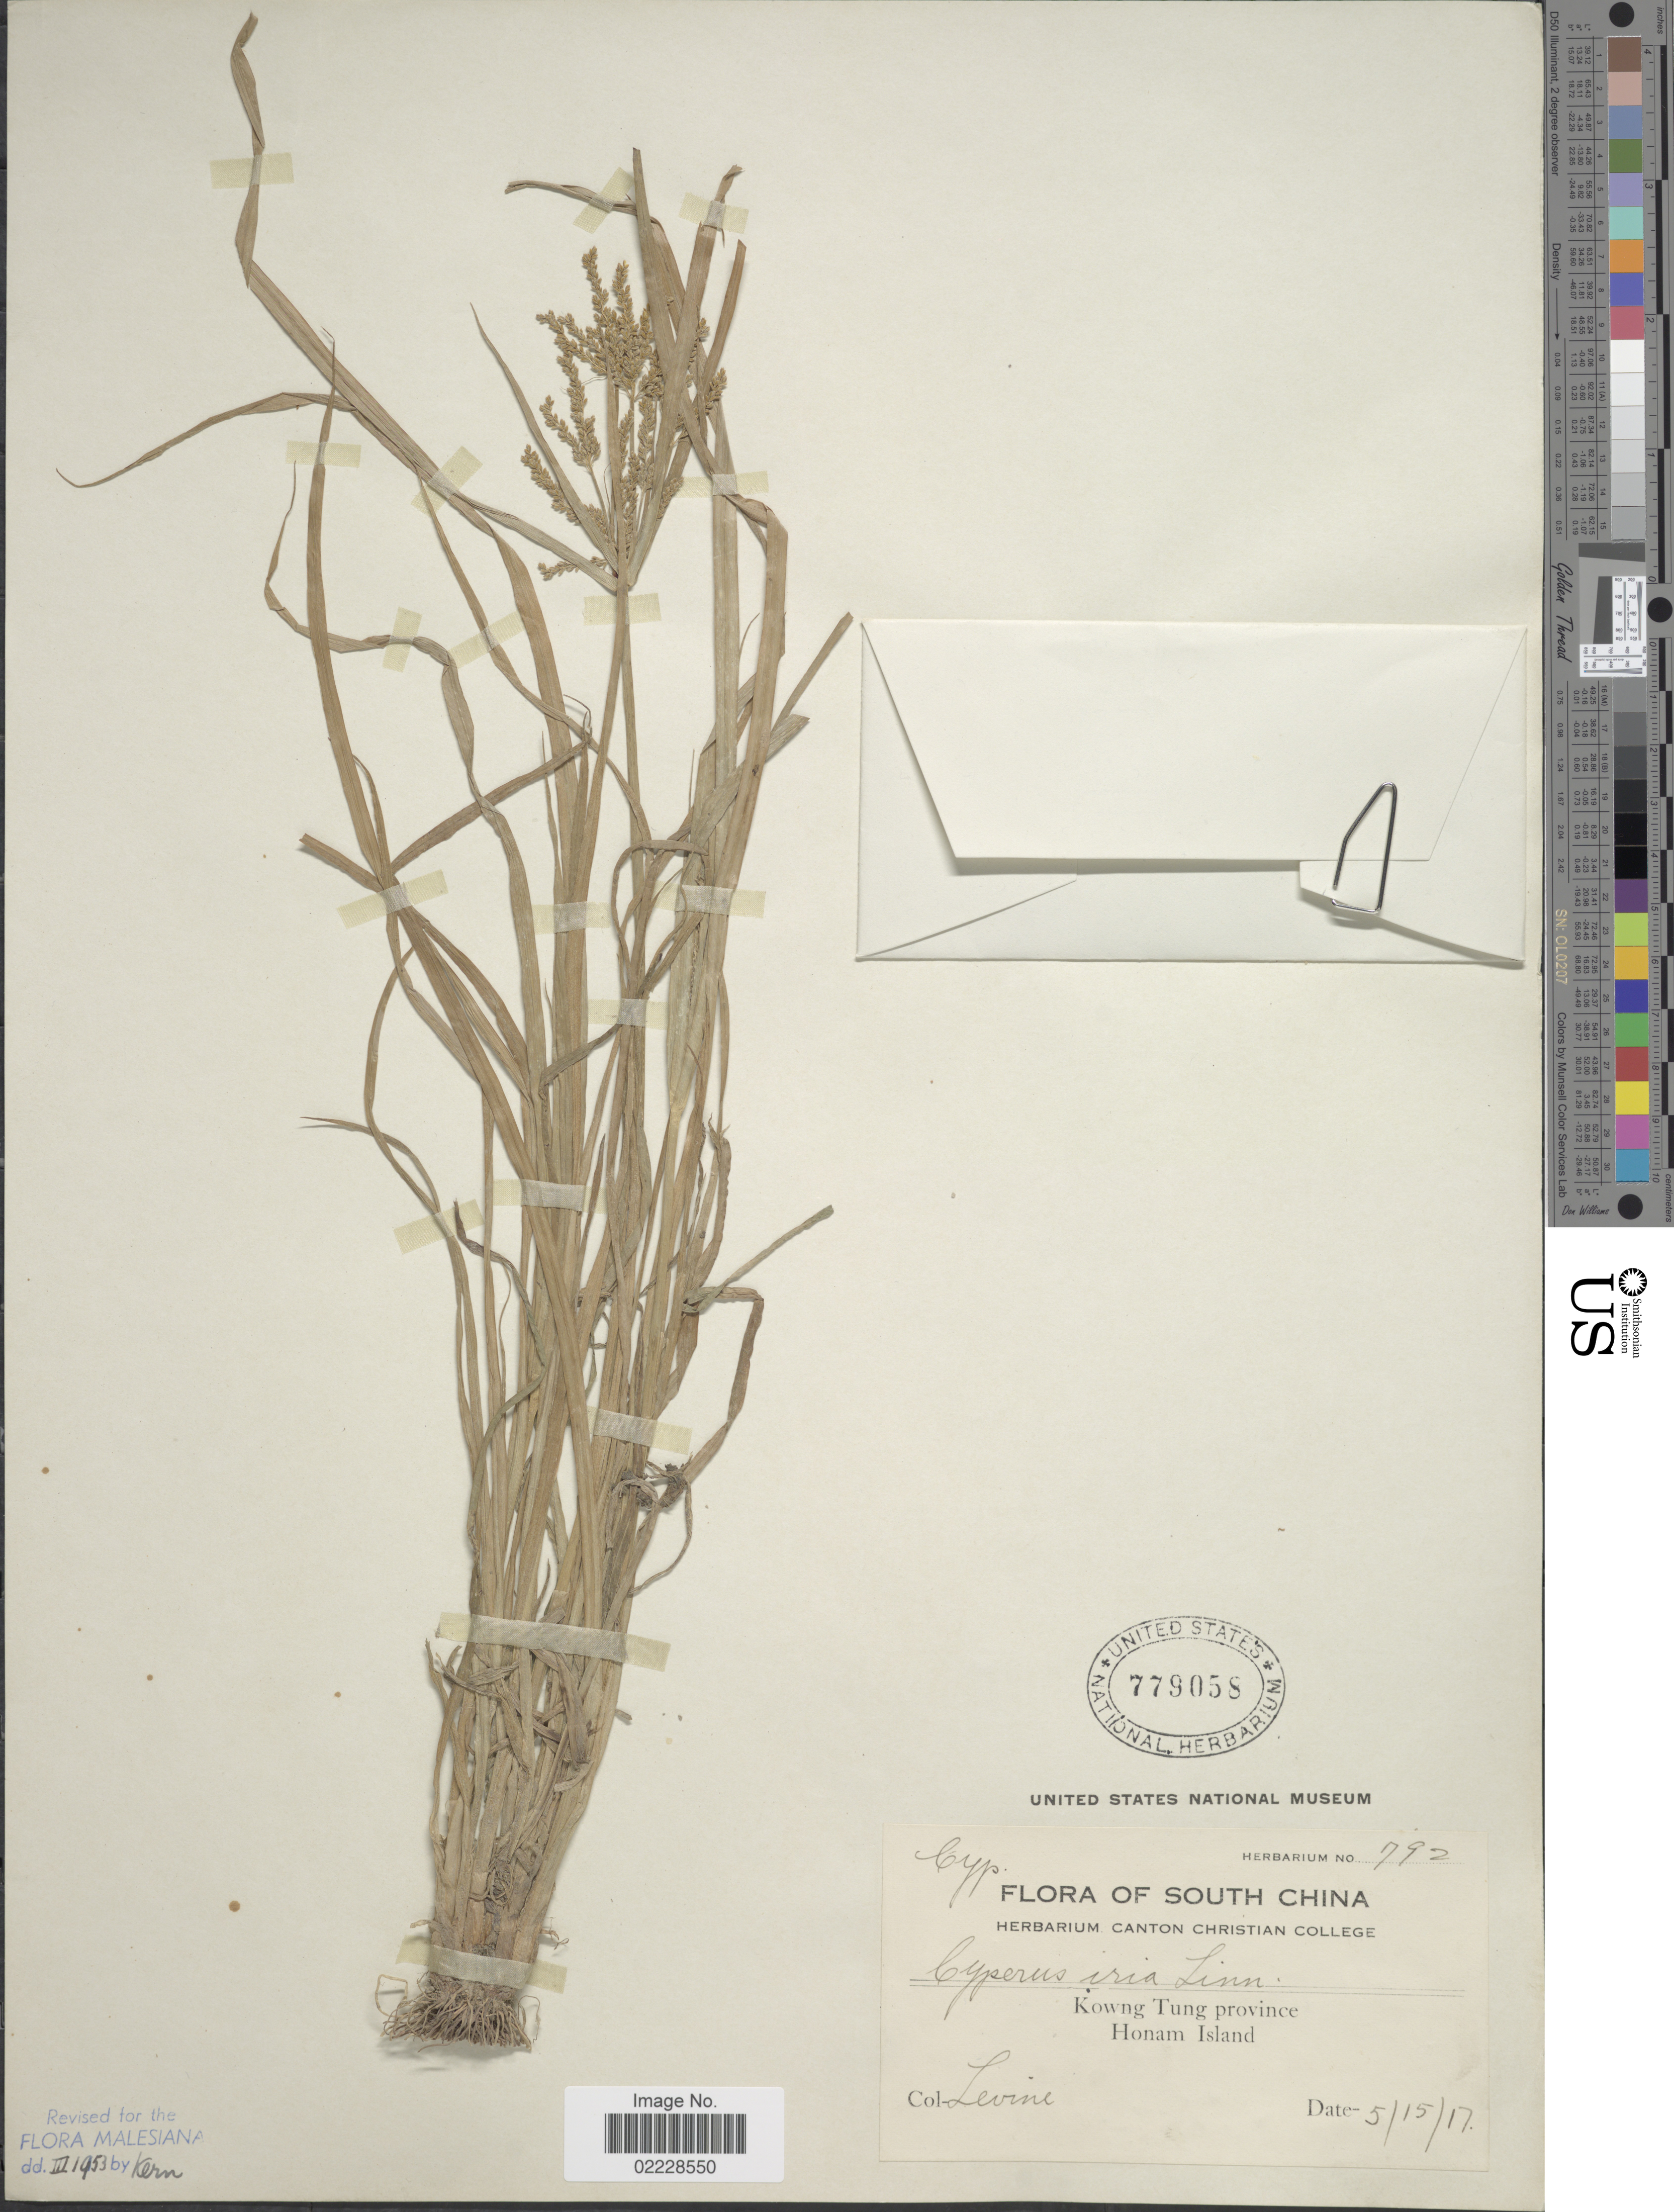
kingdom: Plantae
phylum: Tracheophyta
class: Liliopsida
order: Poales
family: Cyperaceae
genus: Cyperus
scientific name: Cyperus iria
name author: L.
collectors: -. Levine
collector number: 792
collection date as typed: Transcribed d/m/y: 15/5/17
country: China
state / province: Guangdong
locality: Kowng Tung province, Honan Island. South China.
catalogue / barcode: US 779058